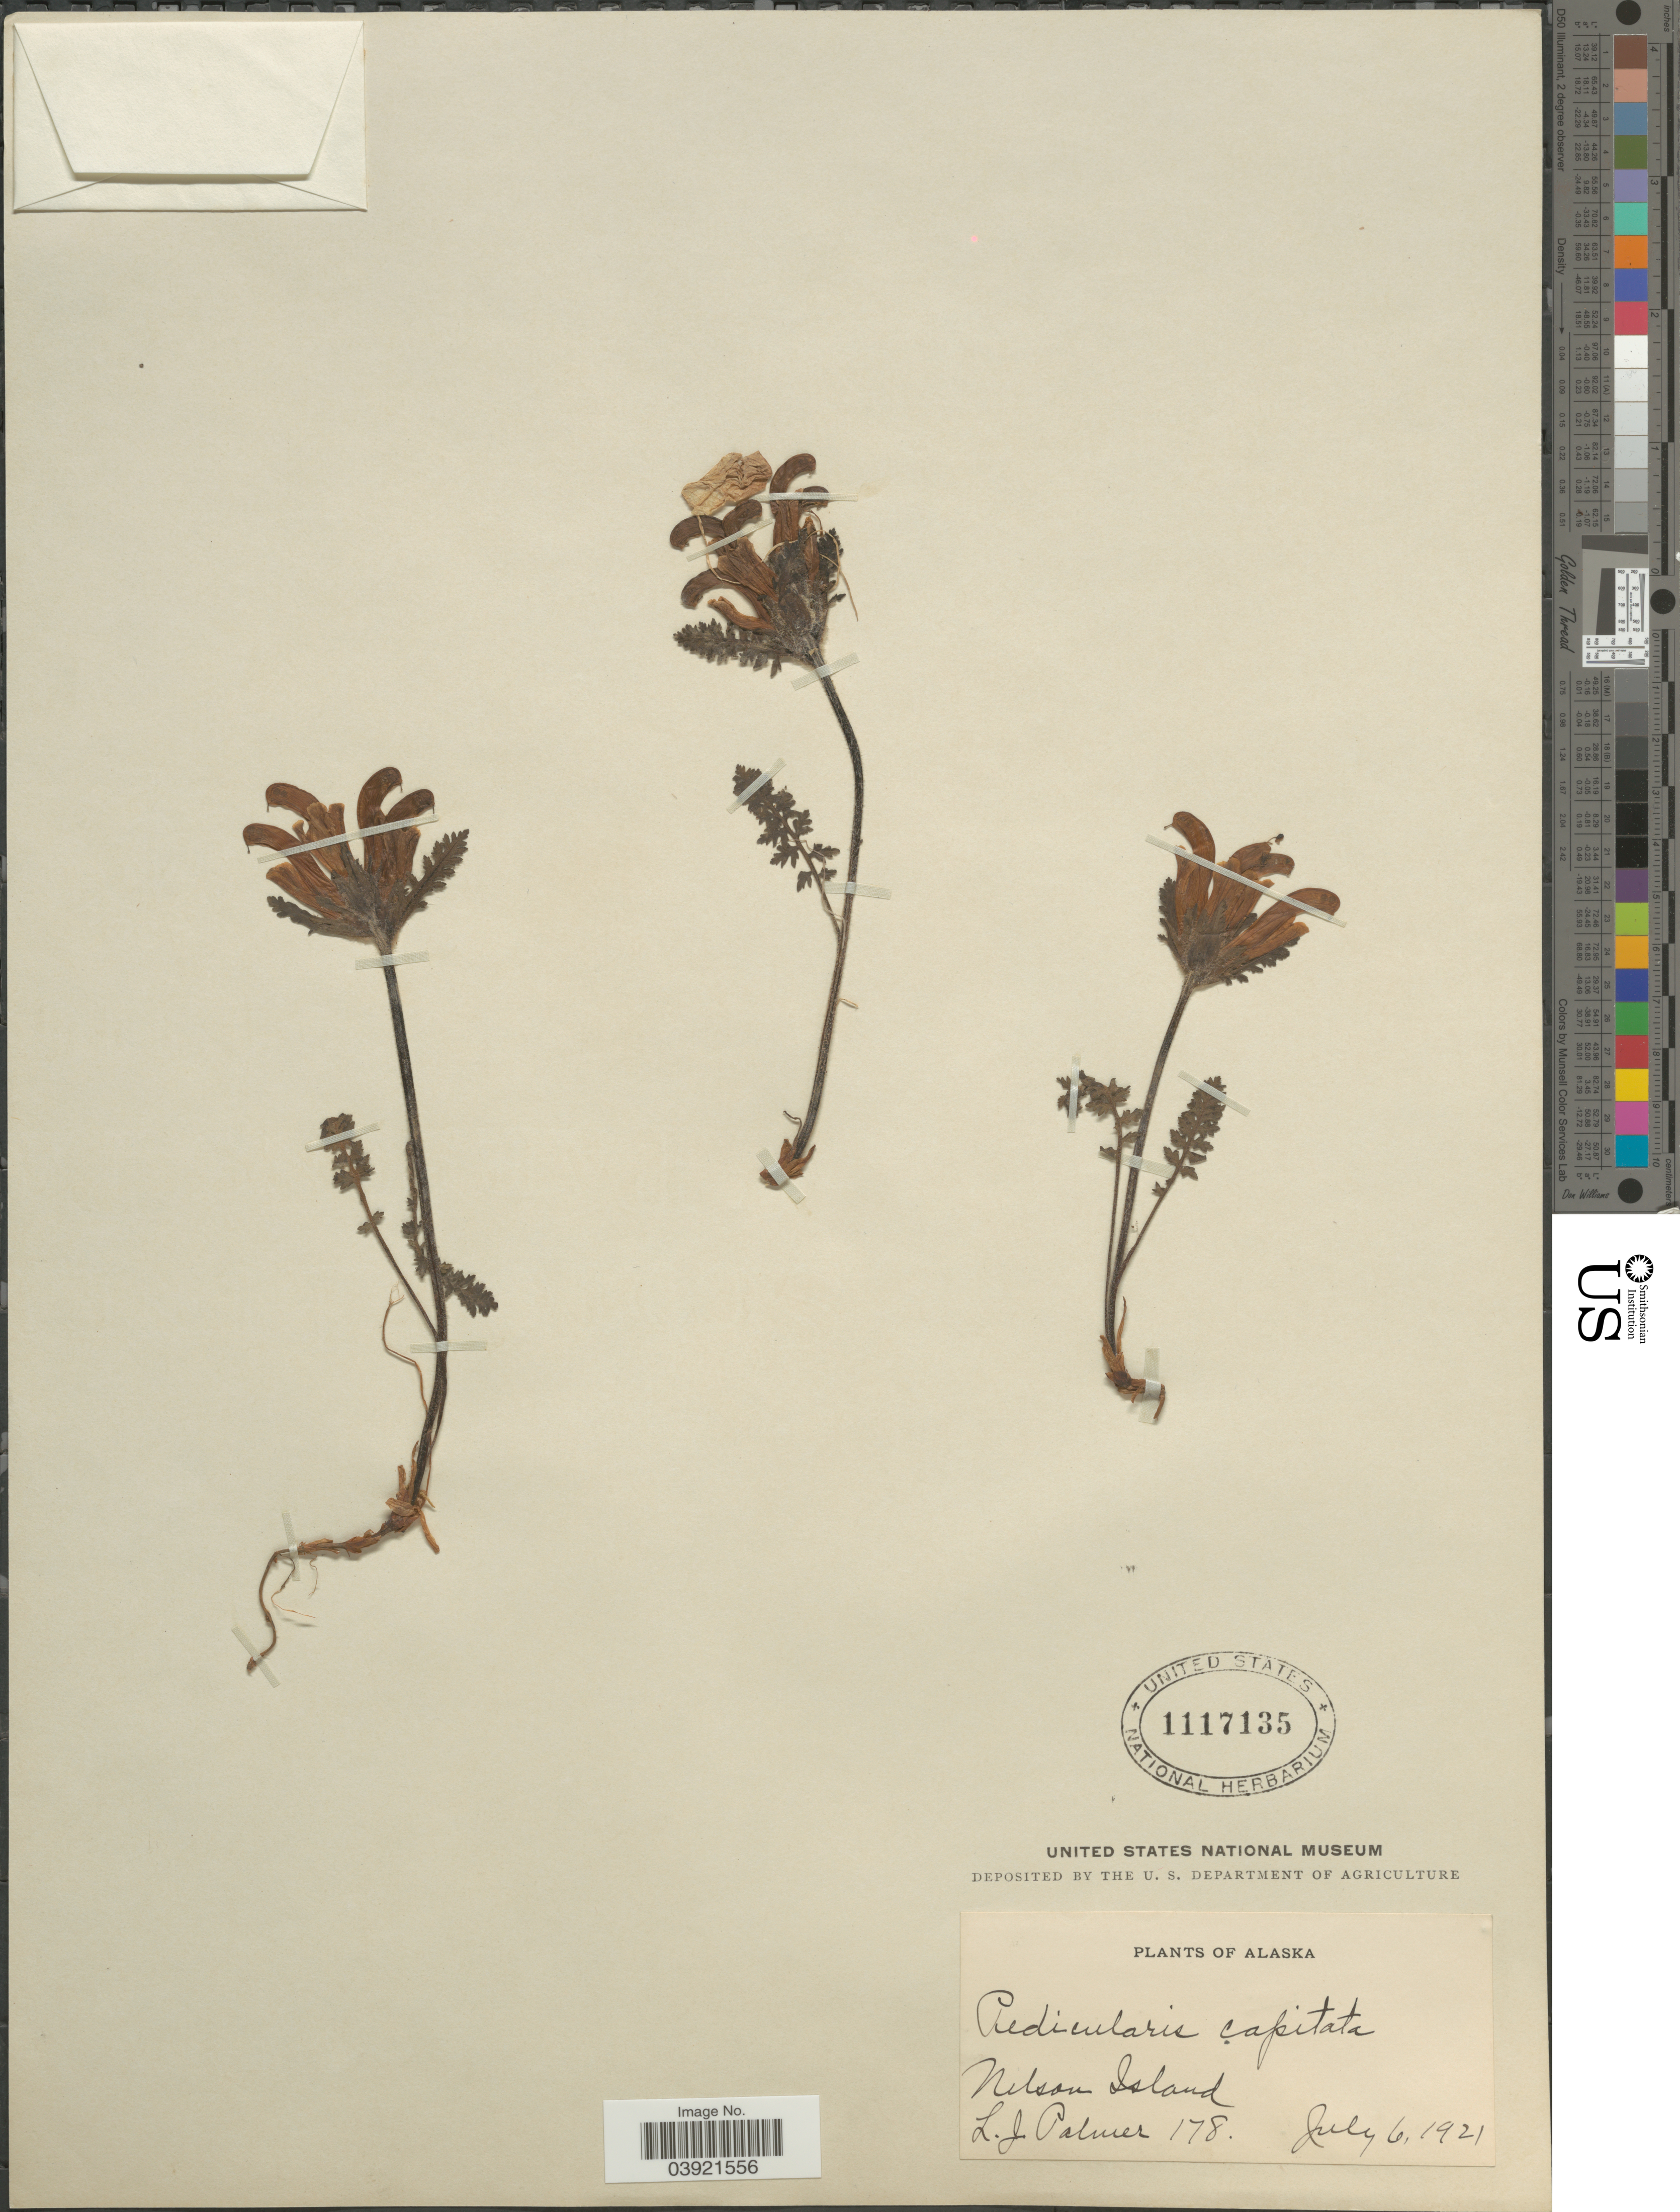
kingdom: Plantae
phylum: Tracheophyta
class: Magnoliopsida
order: Lamiales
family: Orobanchaceae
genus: Pedicularis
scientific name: Pedicularis capitata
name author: Adams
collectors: L. J. Palmer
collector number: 178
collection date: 1921-07-06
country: United States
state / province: Alaska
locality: Nelson Island.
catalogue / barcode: US 1117135